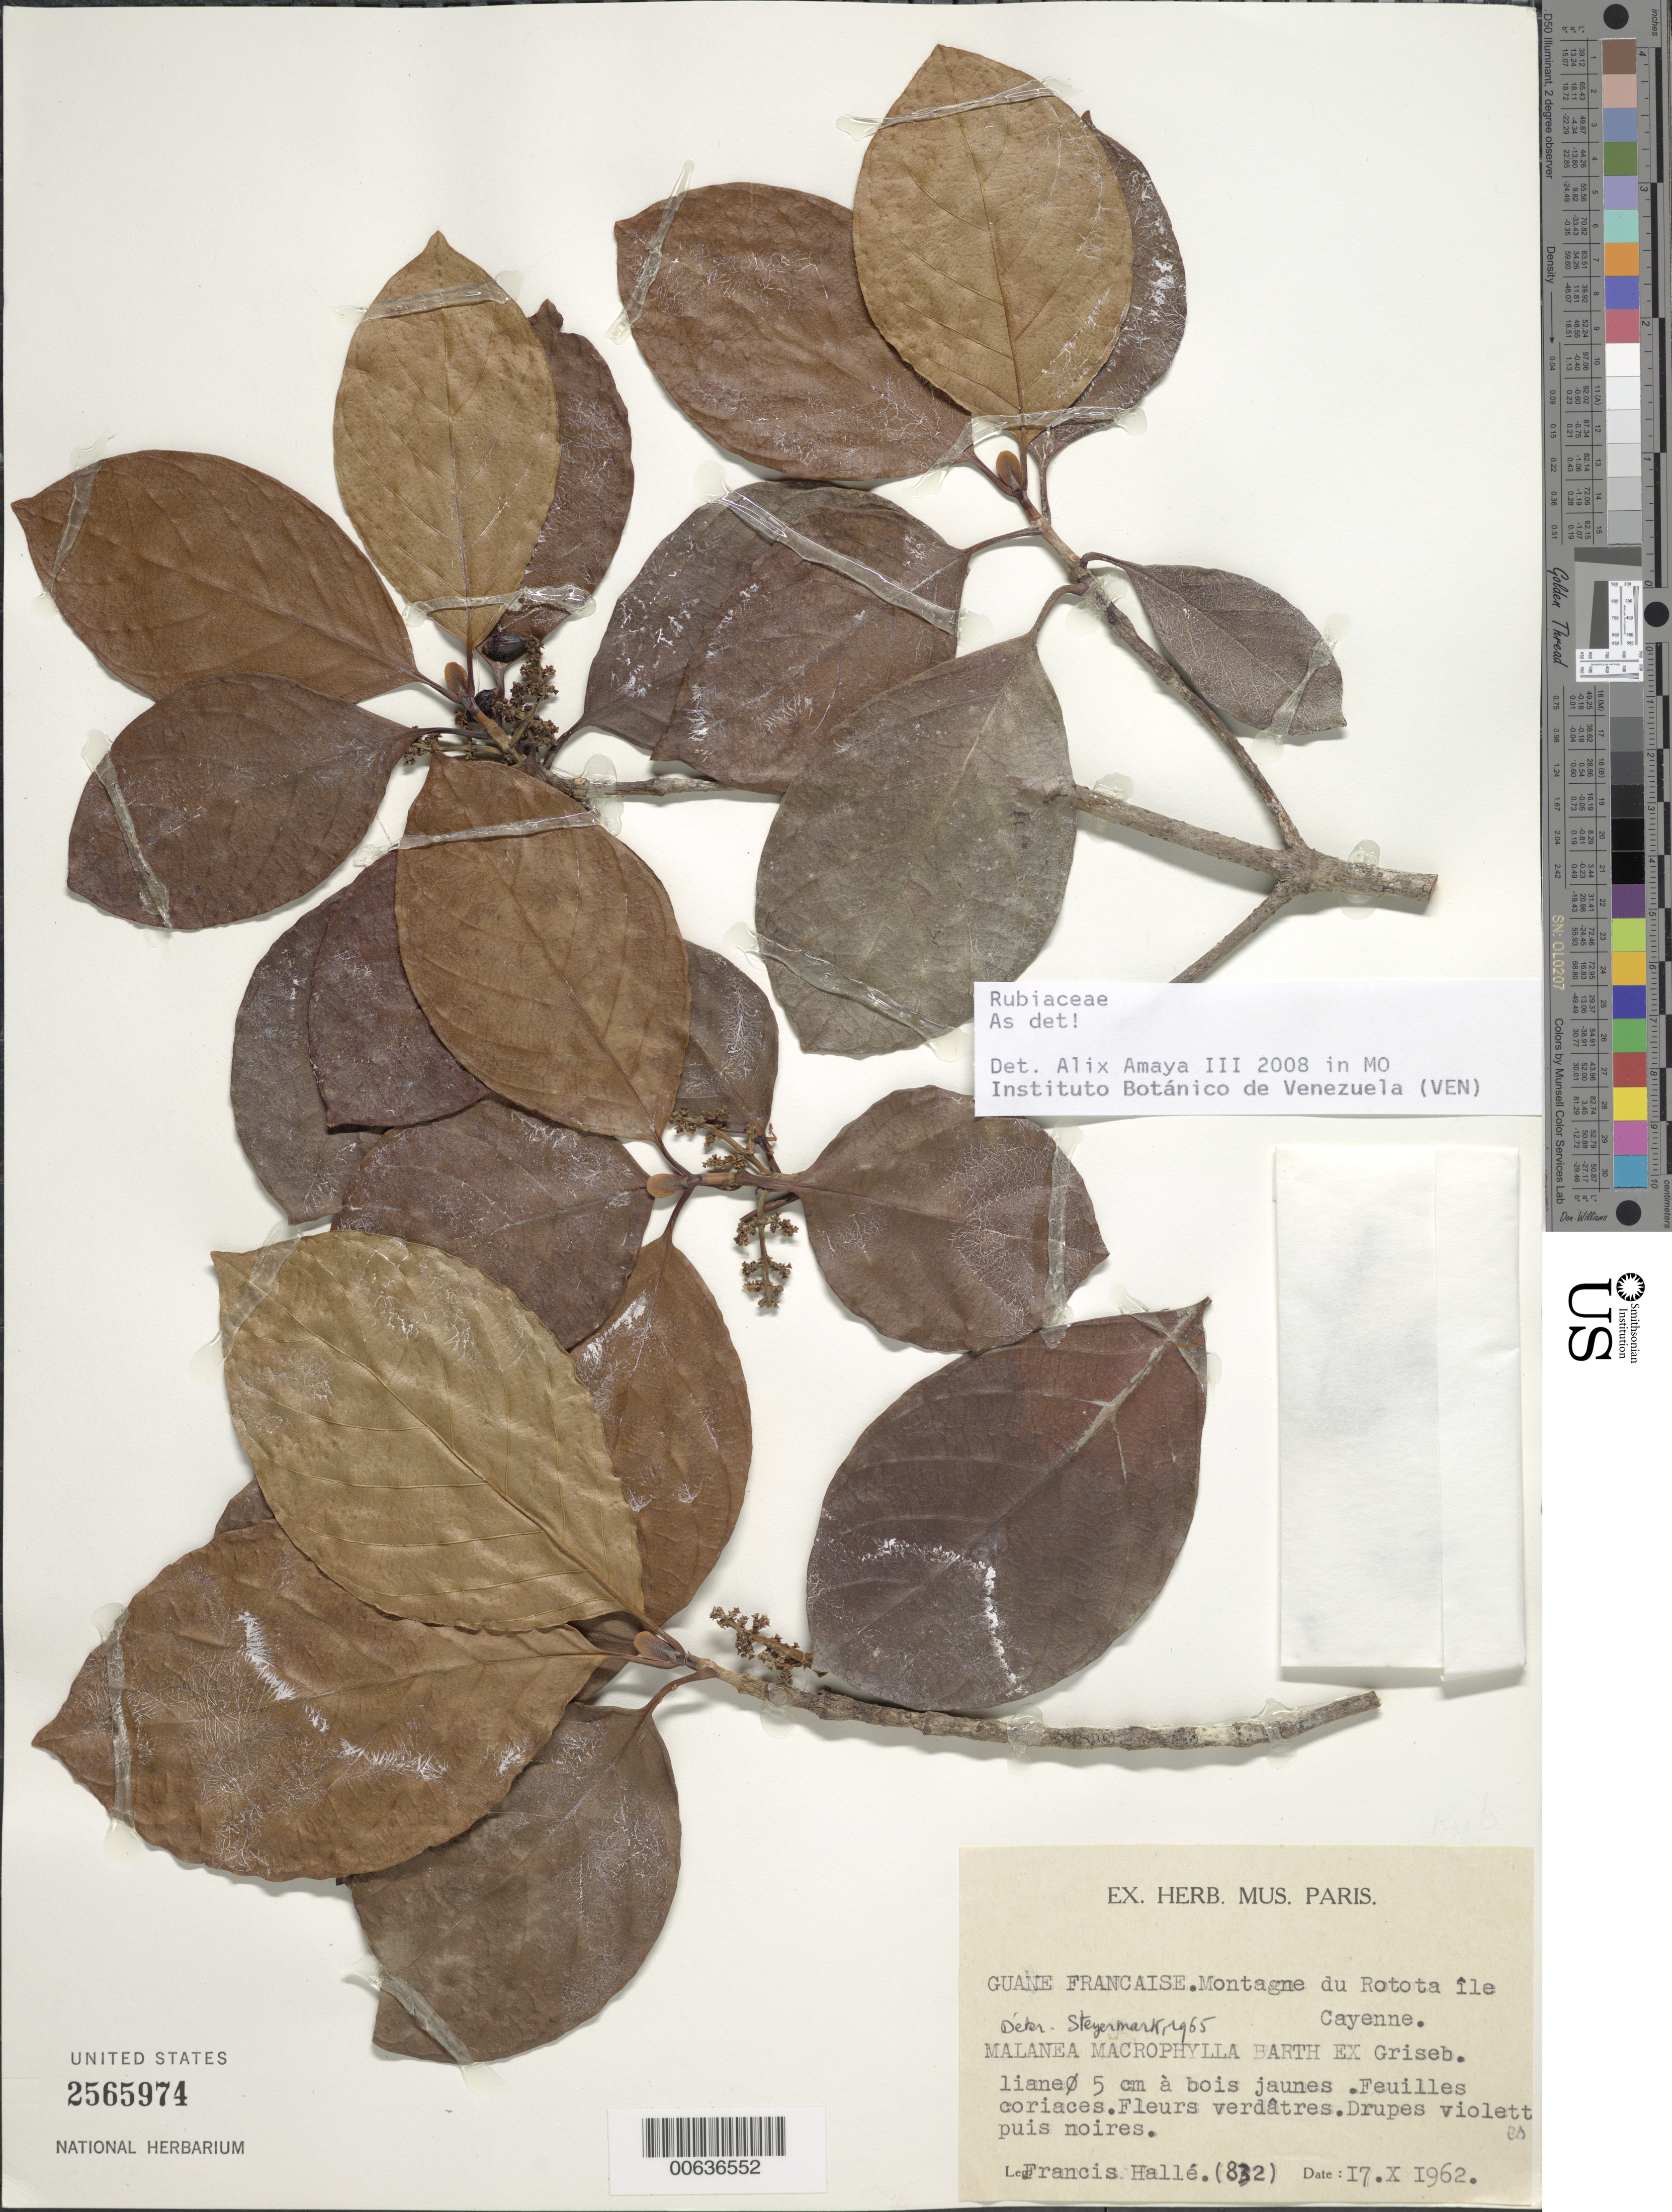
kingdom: Plantae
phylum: Tracheophyta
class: Magnoliopsida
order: Gentianales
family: Rubiaceae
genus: Malanea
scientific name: Malanea macrophylla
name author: Bartl. ex Griseb.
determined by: Steyermark, Julian A., (VEN)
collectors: F. Hallé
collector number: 832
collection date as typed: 17-Oct-62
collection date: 1962-10-17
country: French Guiana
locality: Montagne du Mahury - Ile de Cayenne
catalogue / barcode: US 2565974